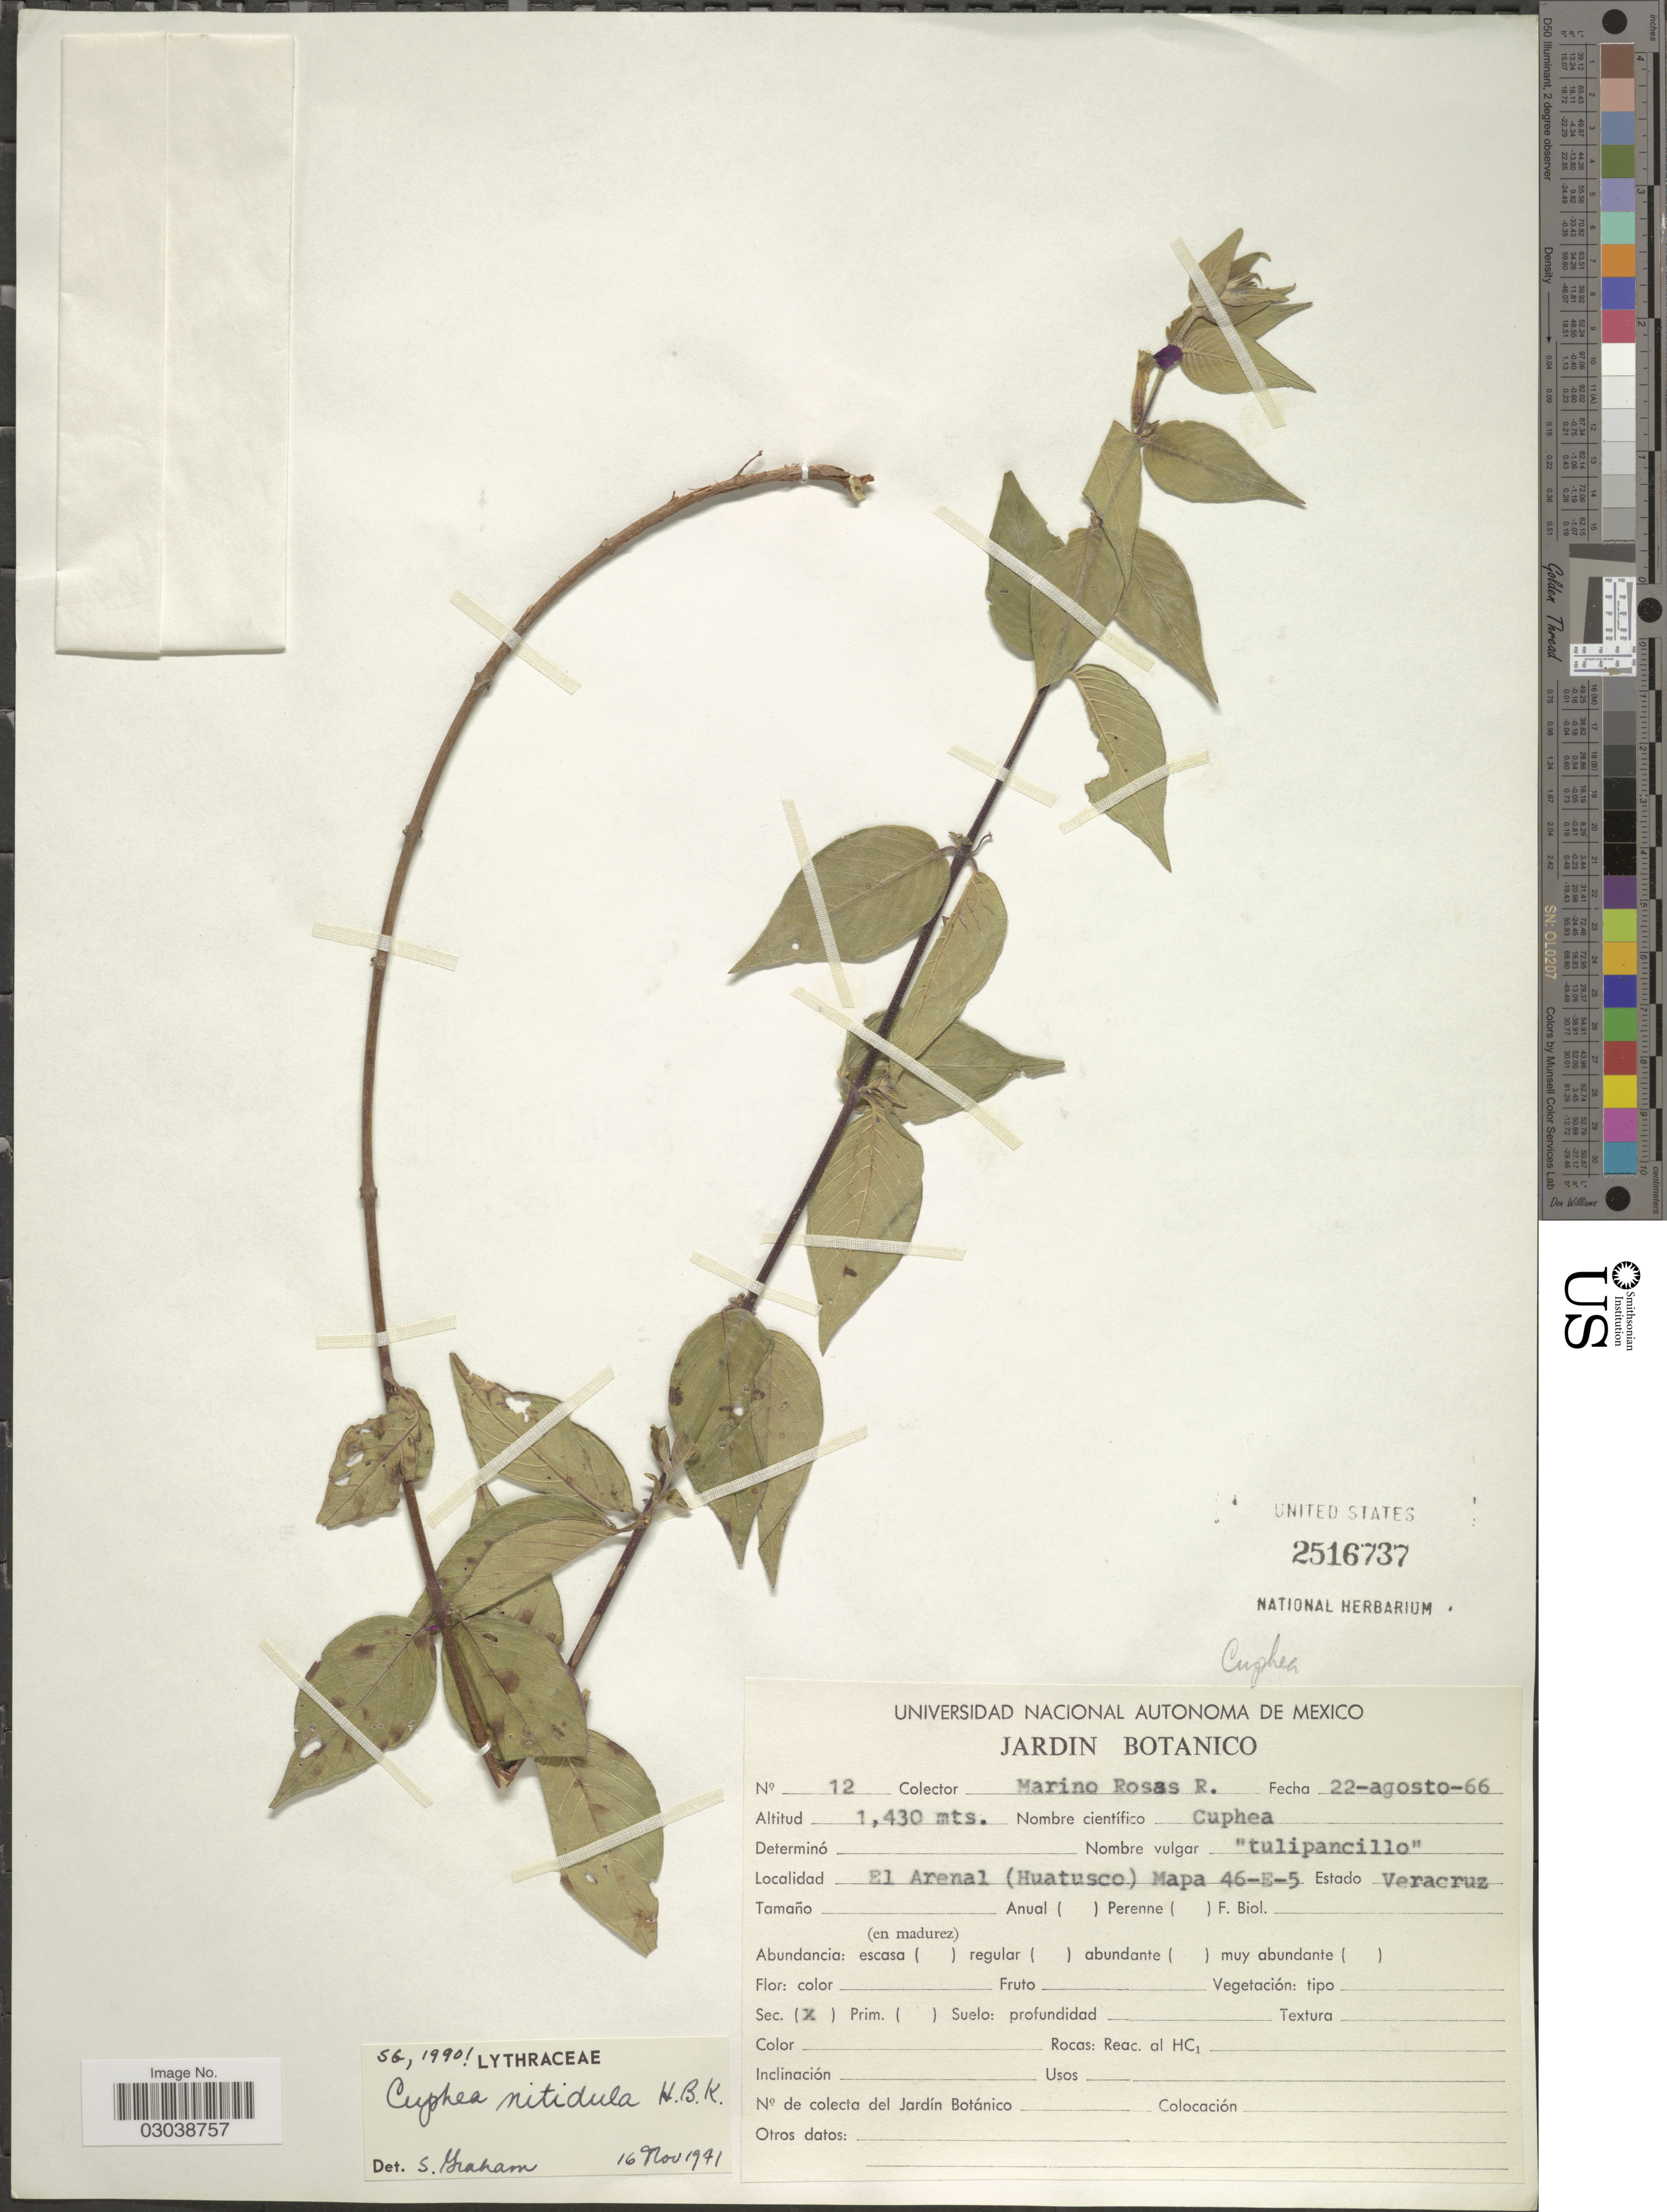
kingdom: Plantae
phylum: Tracheophyta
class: Magnoliopsida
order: Myrtales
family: Lythraceae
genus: Cuphea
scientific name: Cuphea nitidula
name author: Kunth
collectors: M. Rosas R.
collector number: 12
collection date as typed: Transcribed d/m/y: 22/8/66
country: Mexico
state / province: Veracruz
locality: El Arenal (Huatusco) Mapa 46-E-5. Estado Veracruz.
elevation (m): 1430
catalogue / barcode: US 2516737